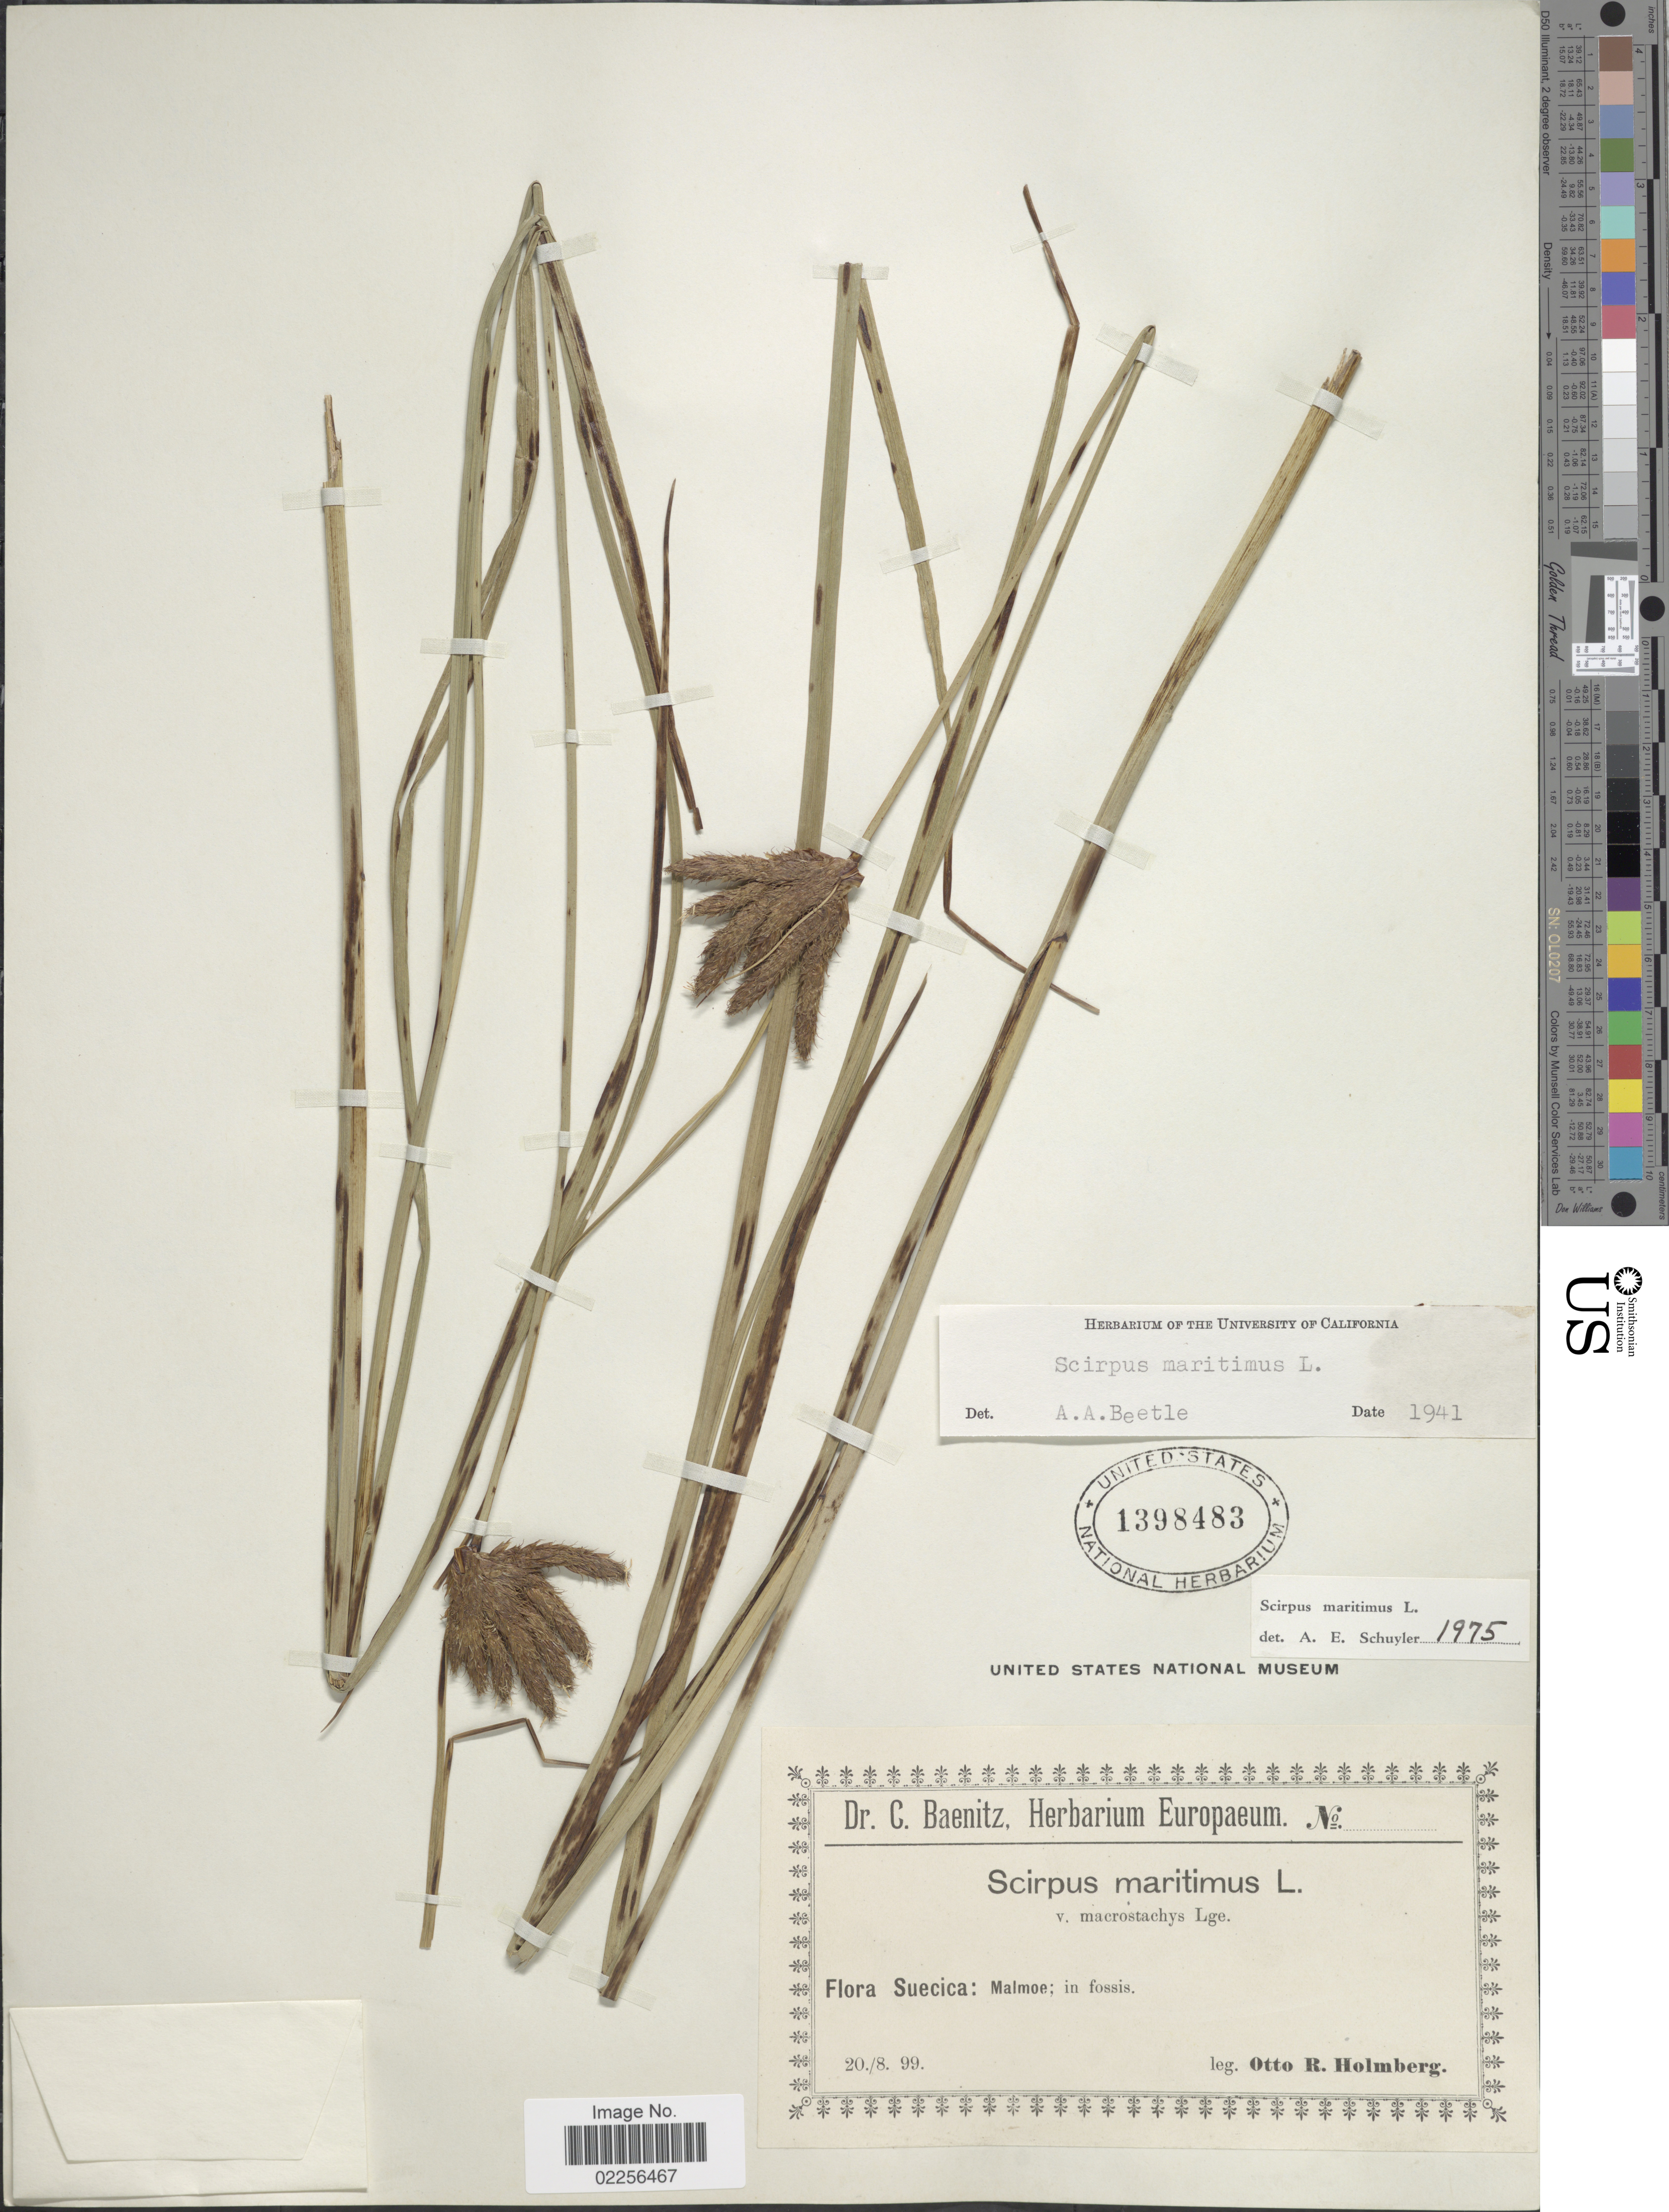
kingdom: Plantae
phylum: Tracheophyta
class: Liliopsida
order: Poales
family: Cyperaceae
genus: Bolboschoenus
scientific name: Bolboschoenus maritimus subsp. maritimus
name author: (L.) Palla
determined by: Strong, Mark T., (BOT), Smithsonian Institution - National Museum of Natural History (UNITED STATES)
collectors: O. Holmberg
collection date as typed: Transcribed d/m/y: 20/8/99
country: Sweden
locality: Suecica, Malmoe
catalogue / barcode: US 1398483